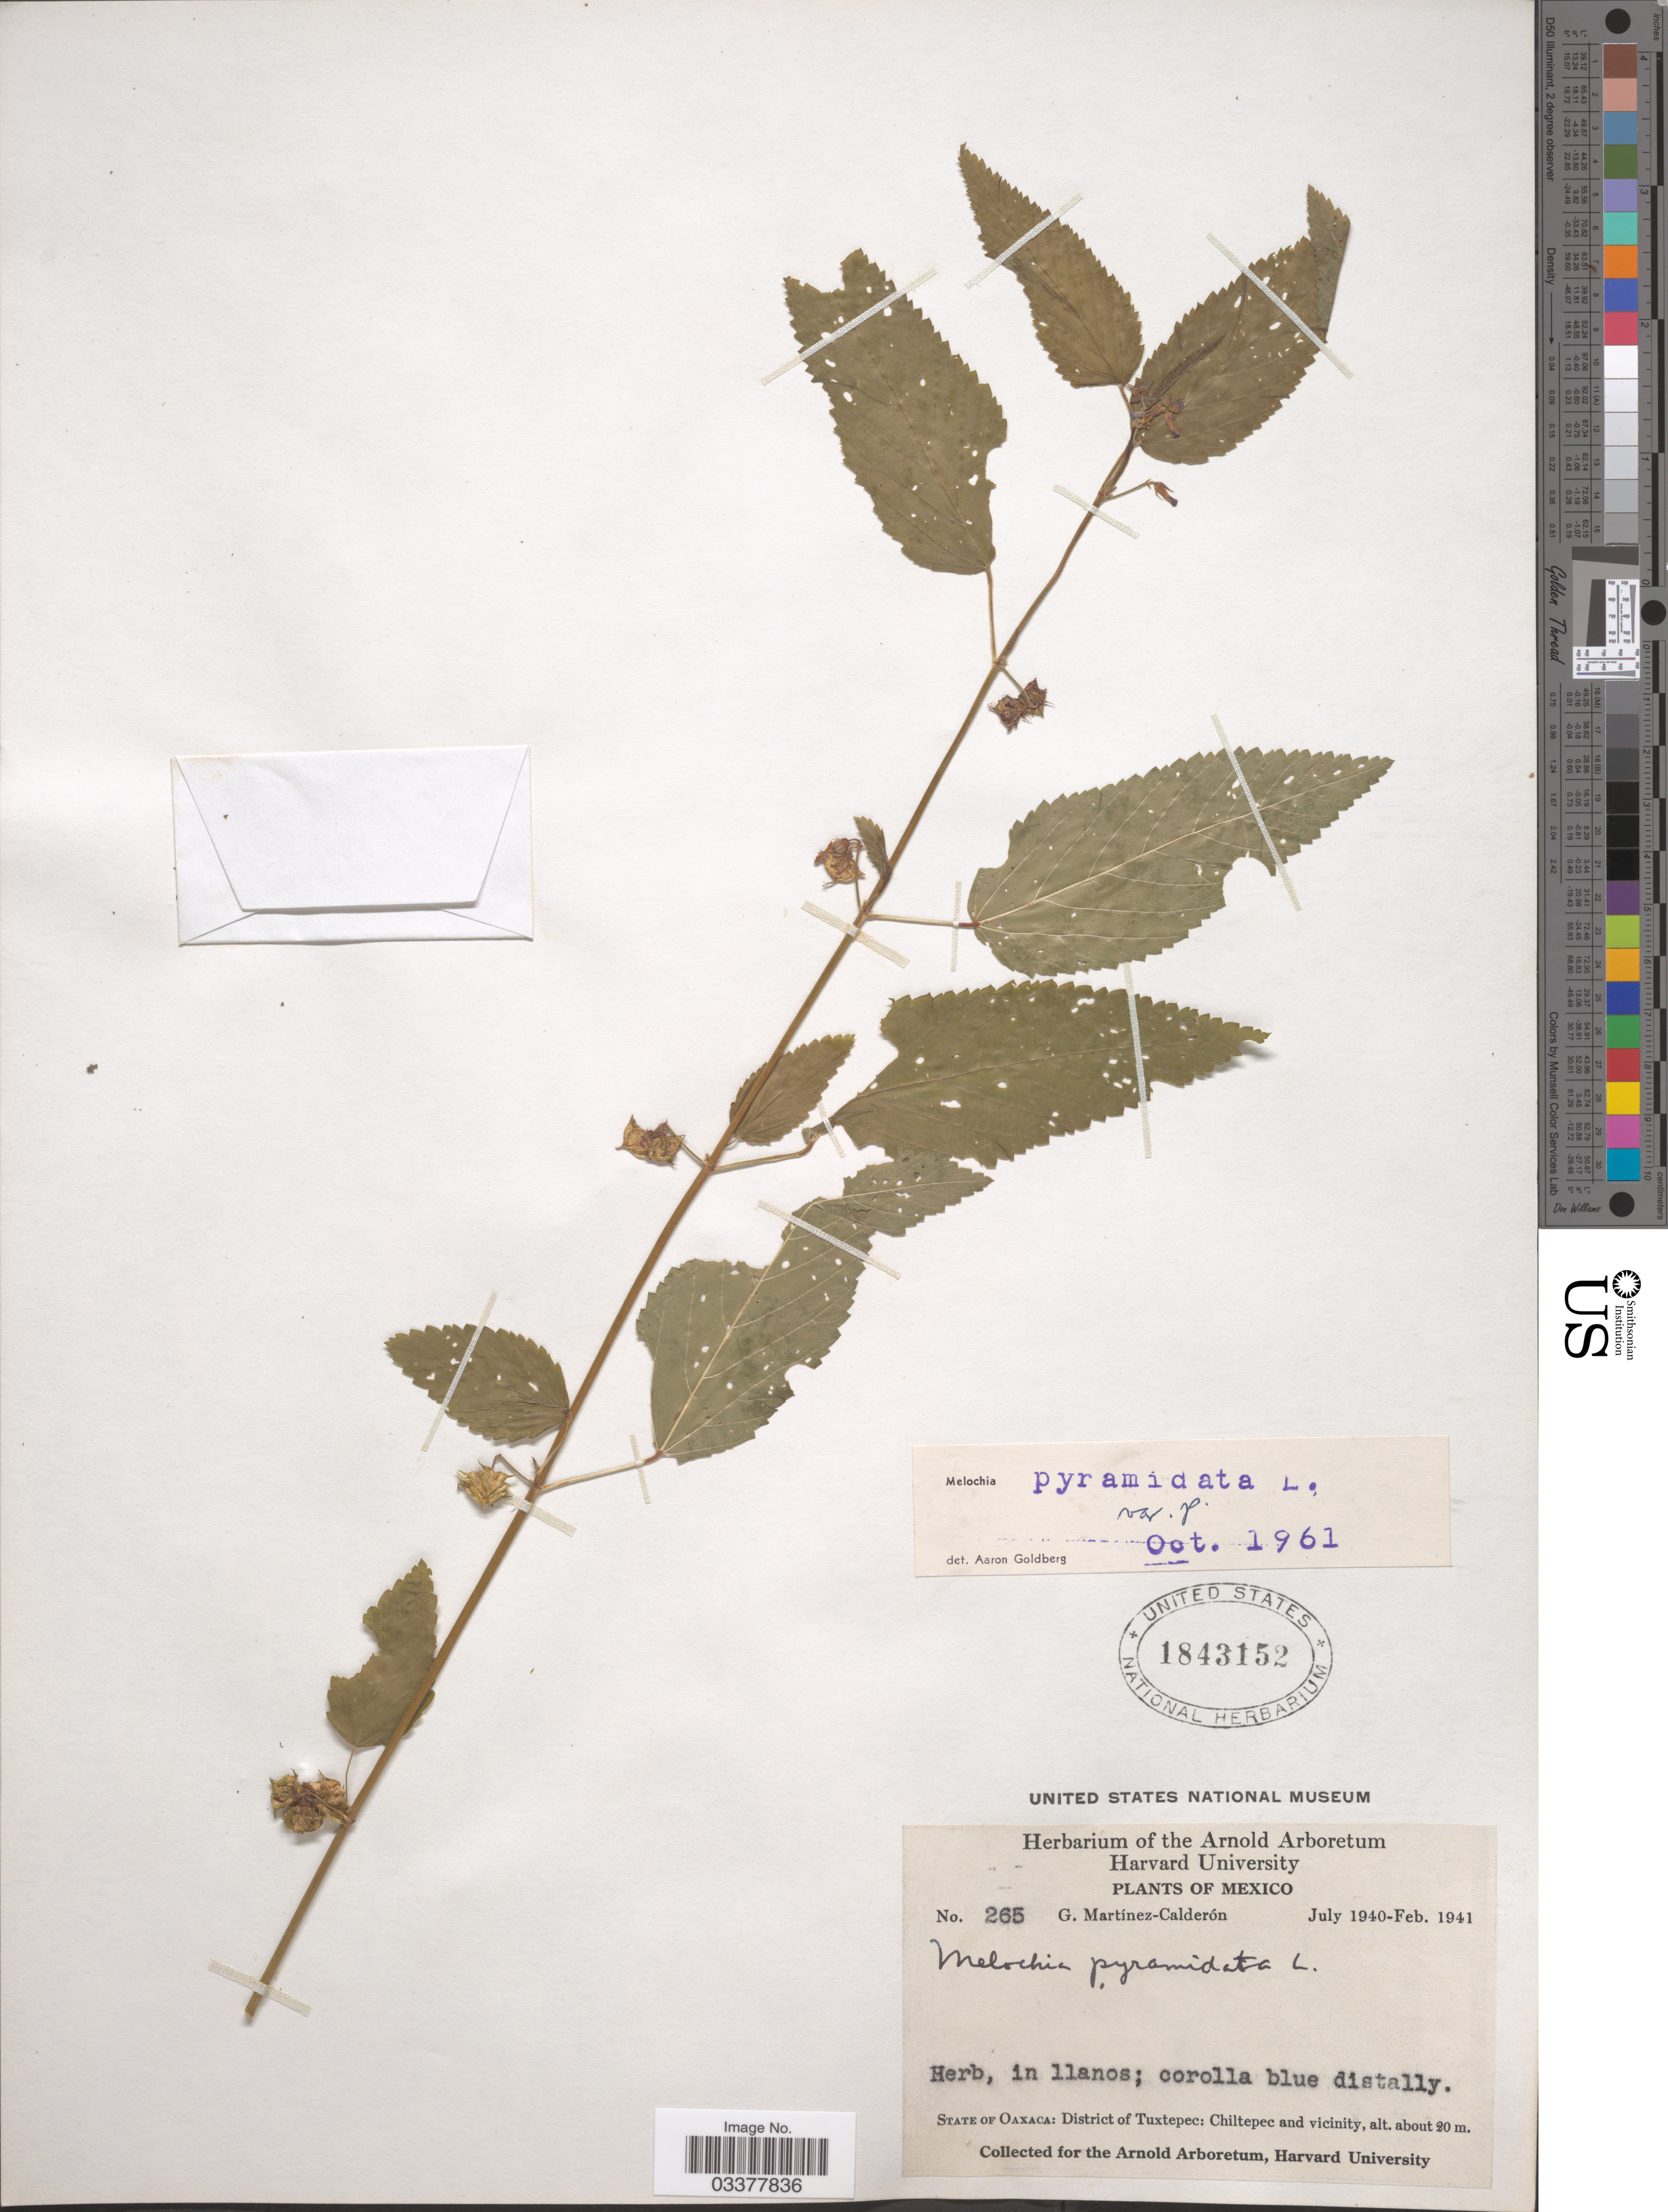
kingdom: Plantae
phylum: Tracheophyta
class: Magnoliopsida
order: Malvales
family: Malvaceae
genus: Melochia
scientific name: Melochia pyramidata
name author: L.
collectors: G. Martínez Calderón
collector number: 265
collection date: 1940-07/1941-02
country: Mexico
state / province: Oaxaca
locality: District of Tuxtepec: Chiltepec and vicinity.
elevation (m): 20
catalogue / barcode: US 1843152